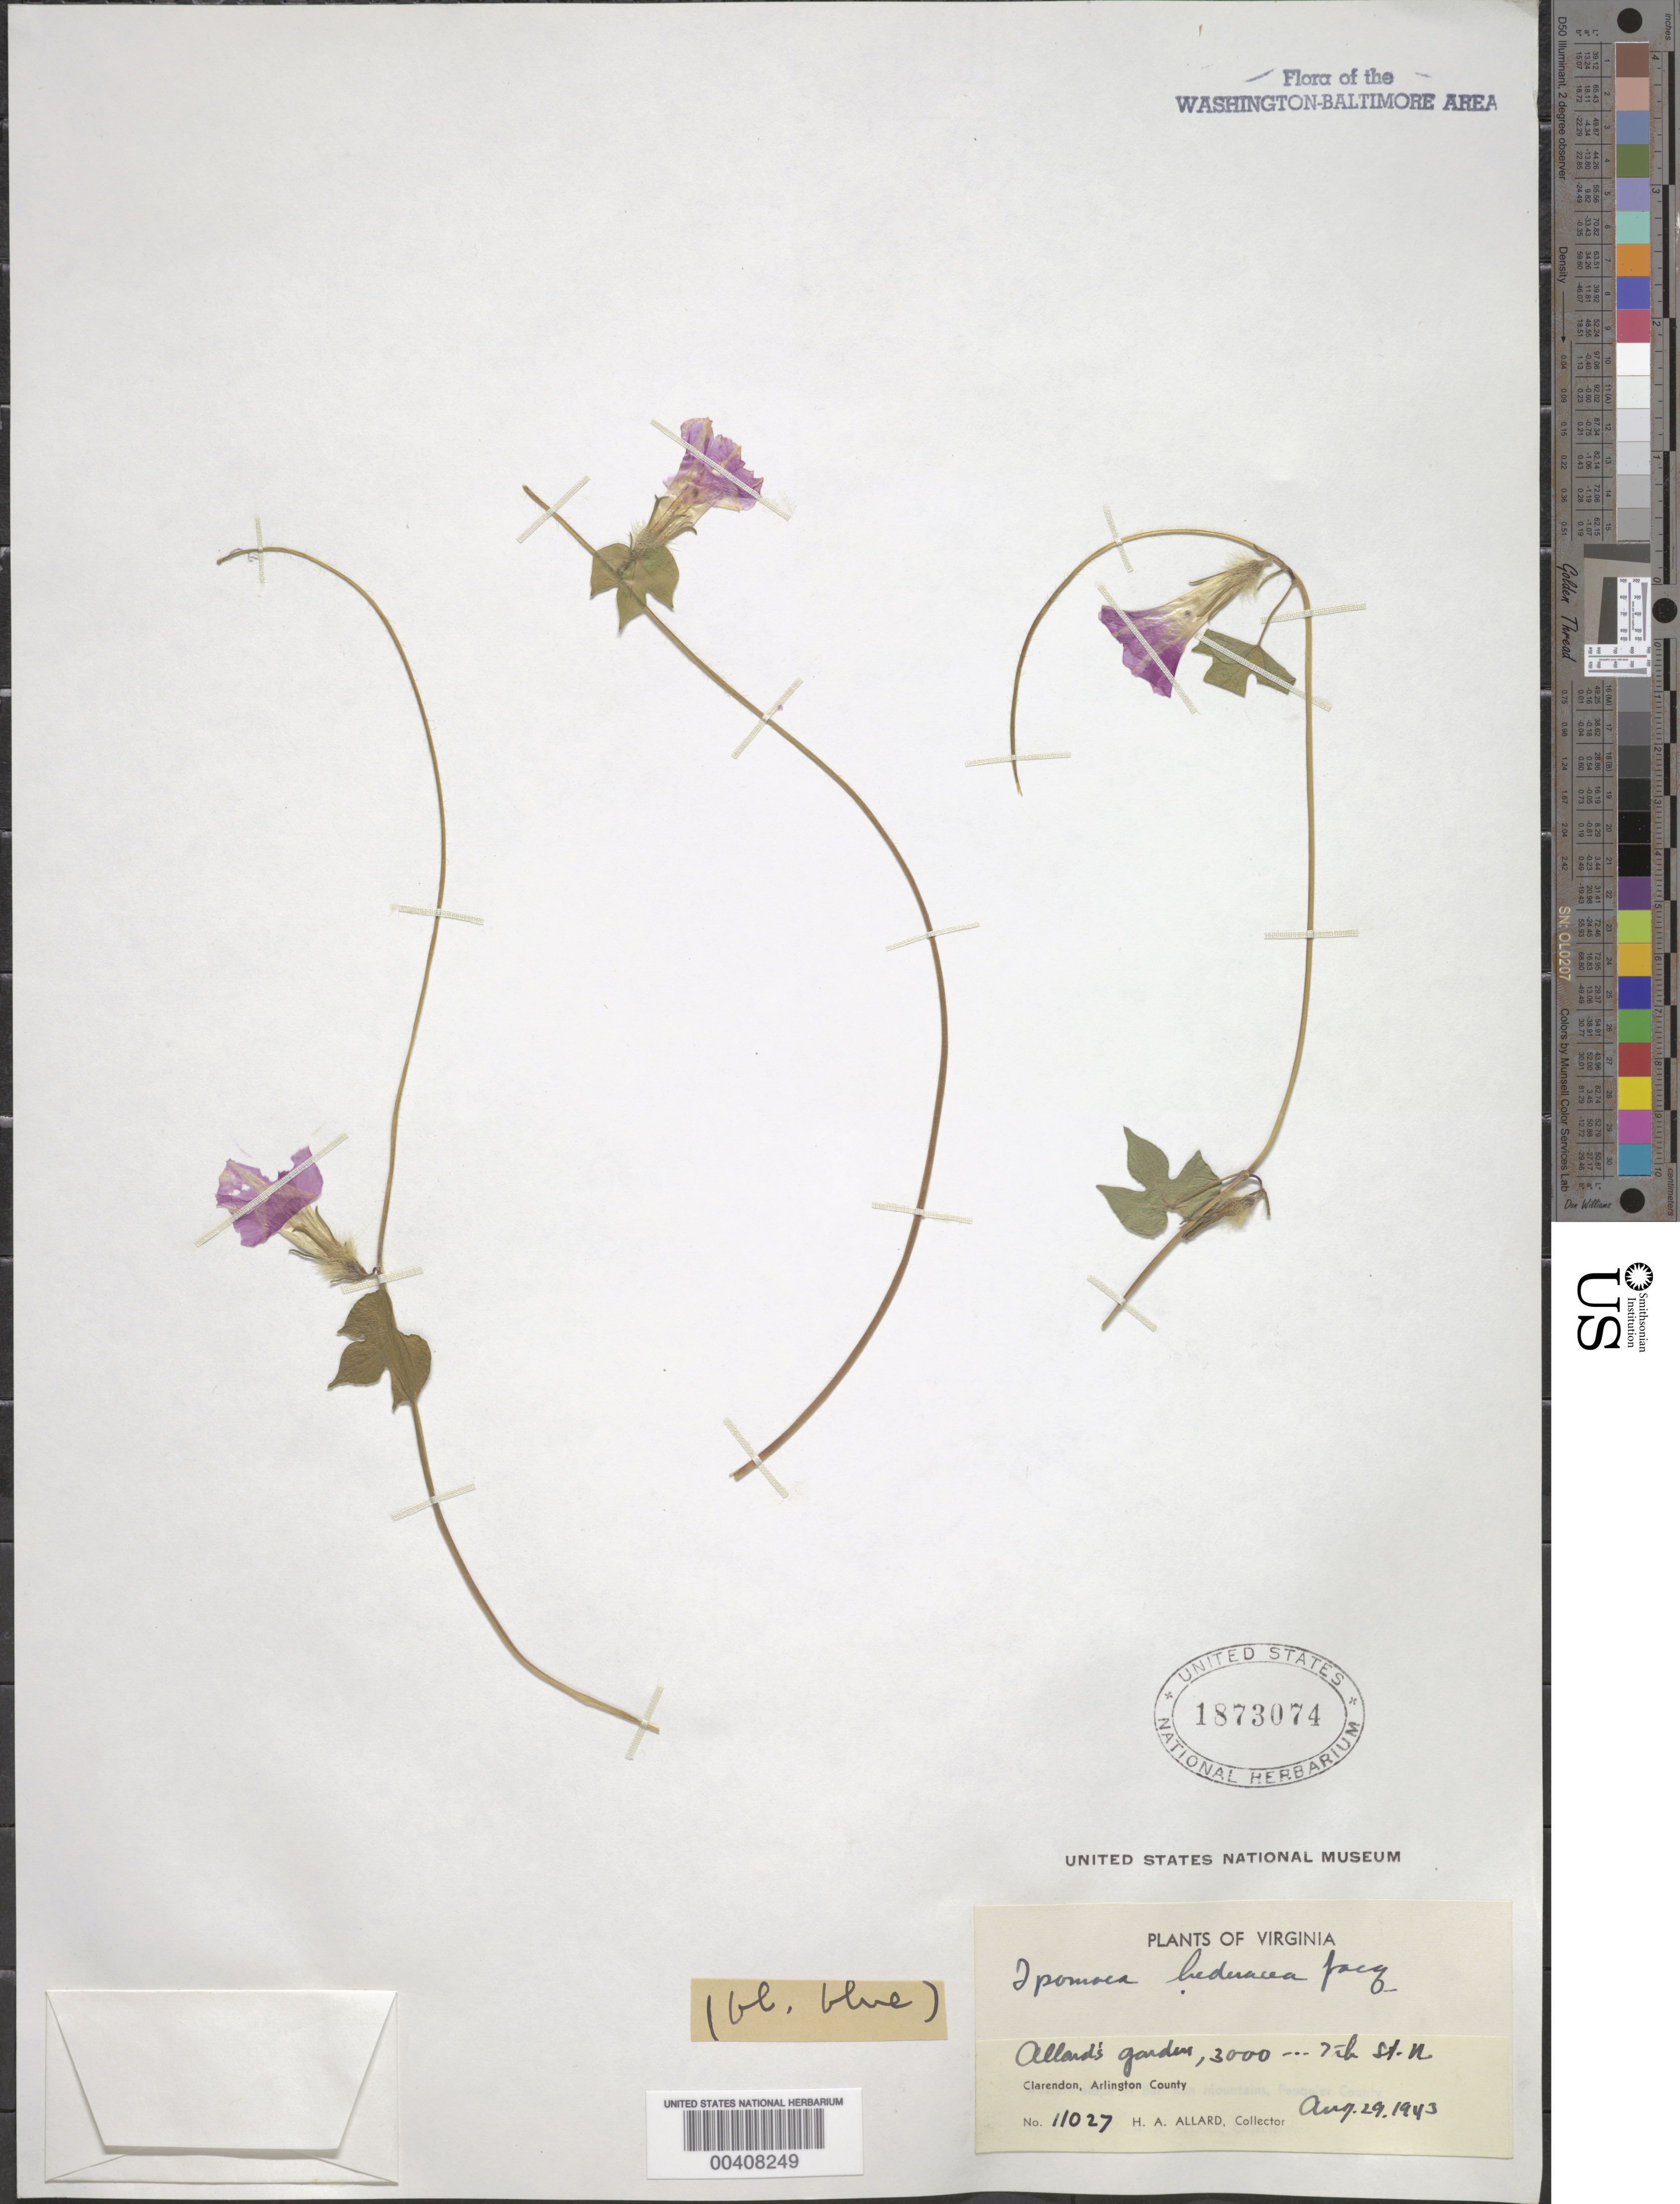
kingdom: Plantae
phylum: Tracheophyta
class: Magnoliopsida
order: Solanales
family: Convolvulaceae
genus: Ipomoea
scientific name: Ipomoea hederacea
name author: Jacq.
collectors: H. A. Allard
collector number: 11027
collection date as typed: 29 Aug 1943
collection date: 1943-08-29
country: United States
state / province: Virginia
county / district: Arlington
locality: Allard's garden, 3000 7th St., Clarendon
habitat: Garden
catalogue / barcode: US 1873074